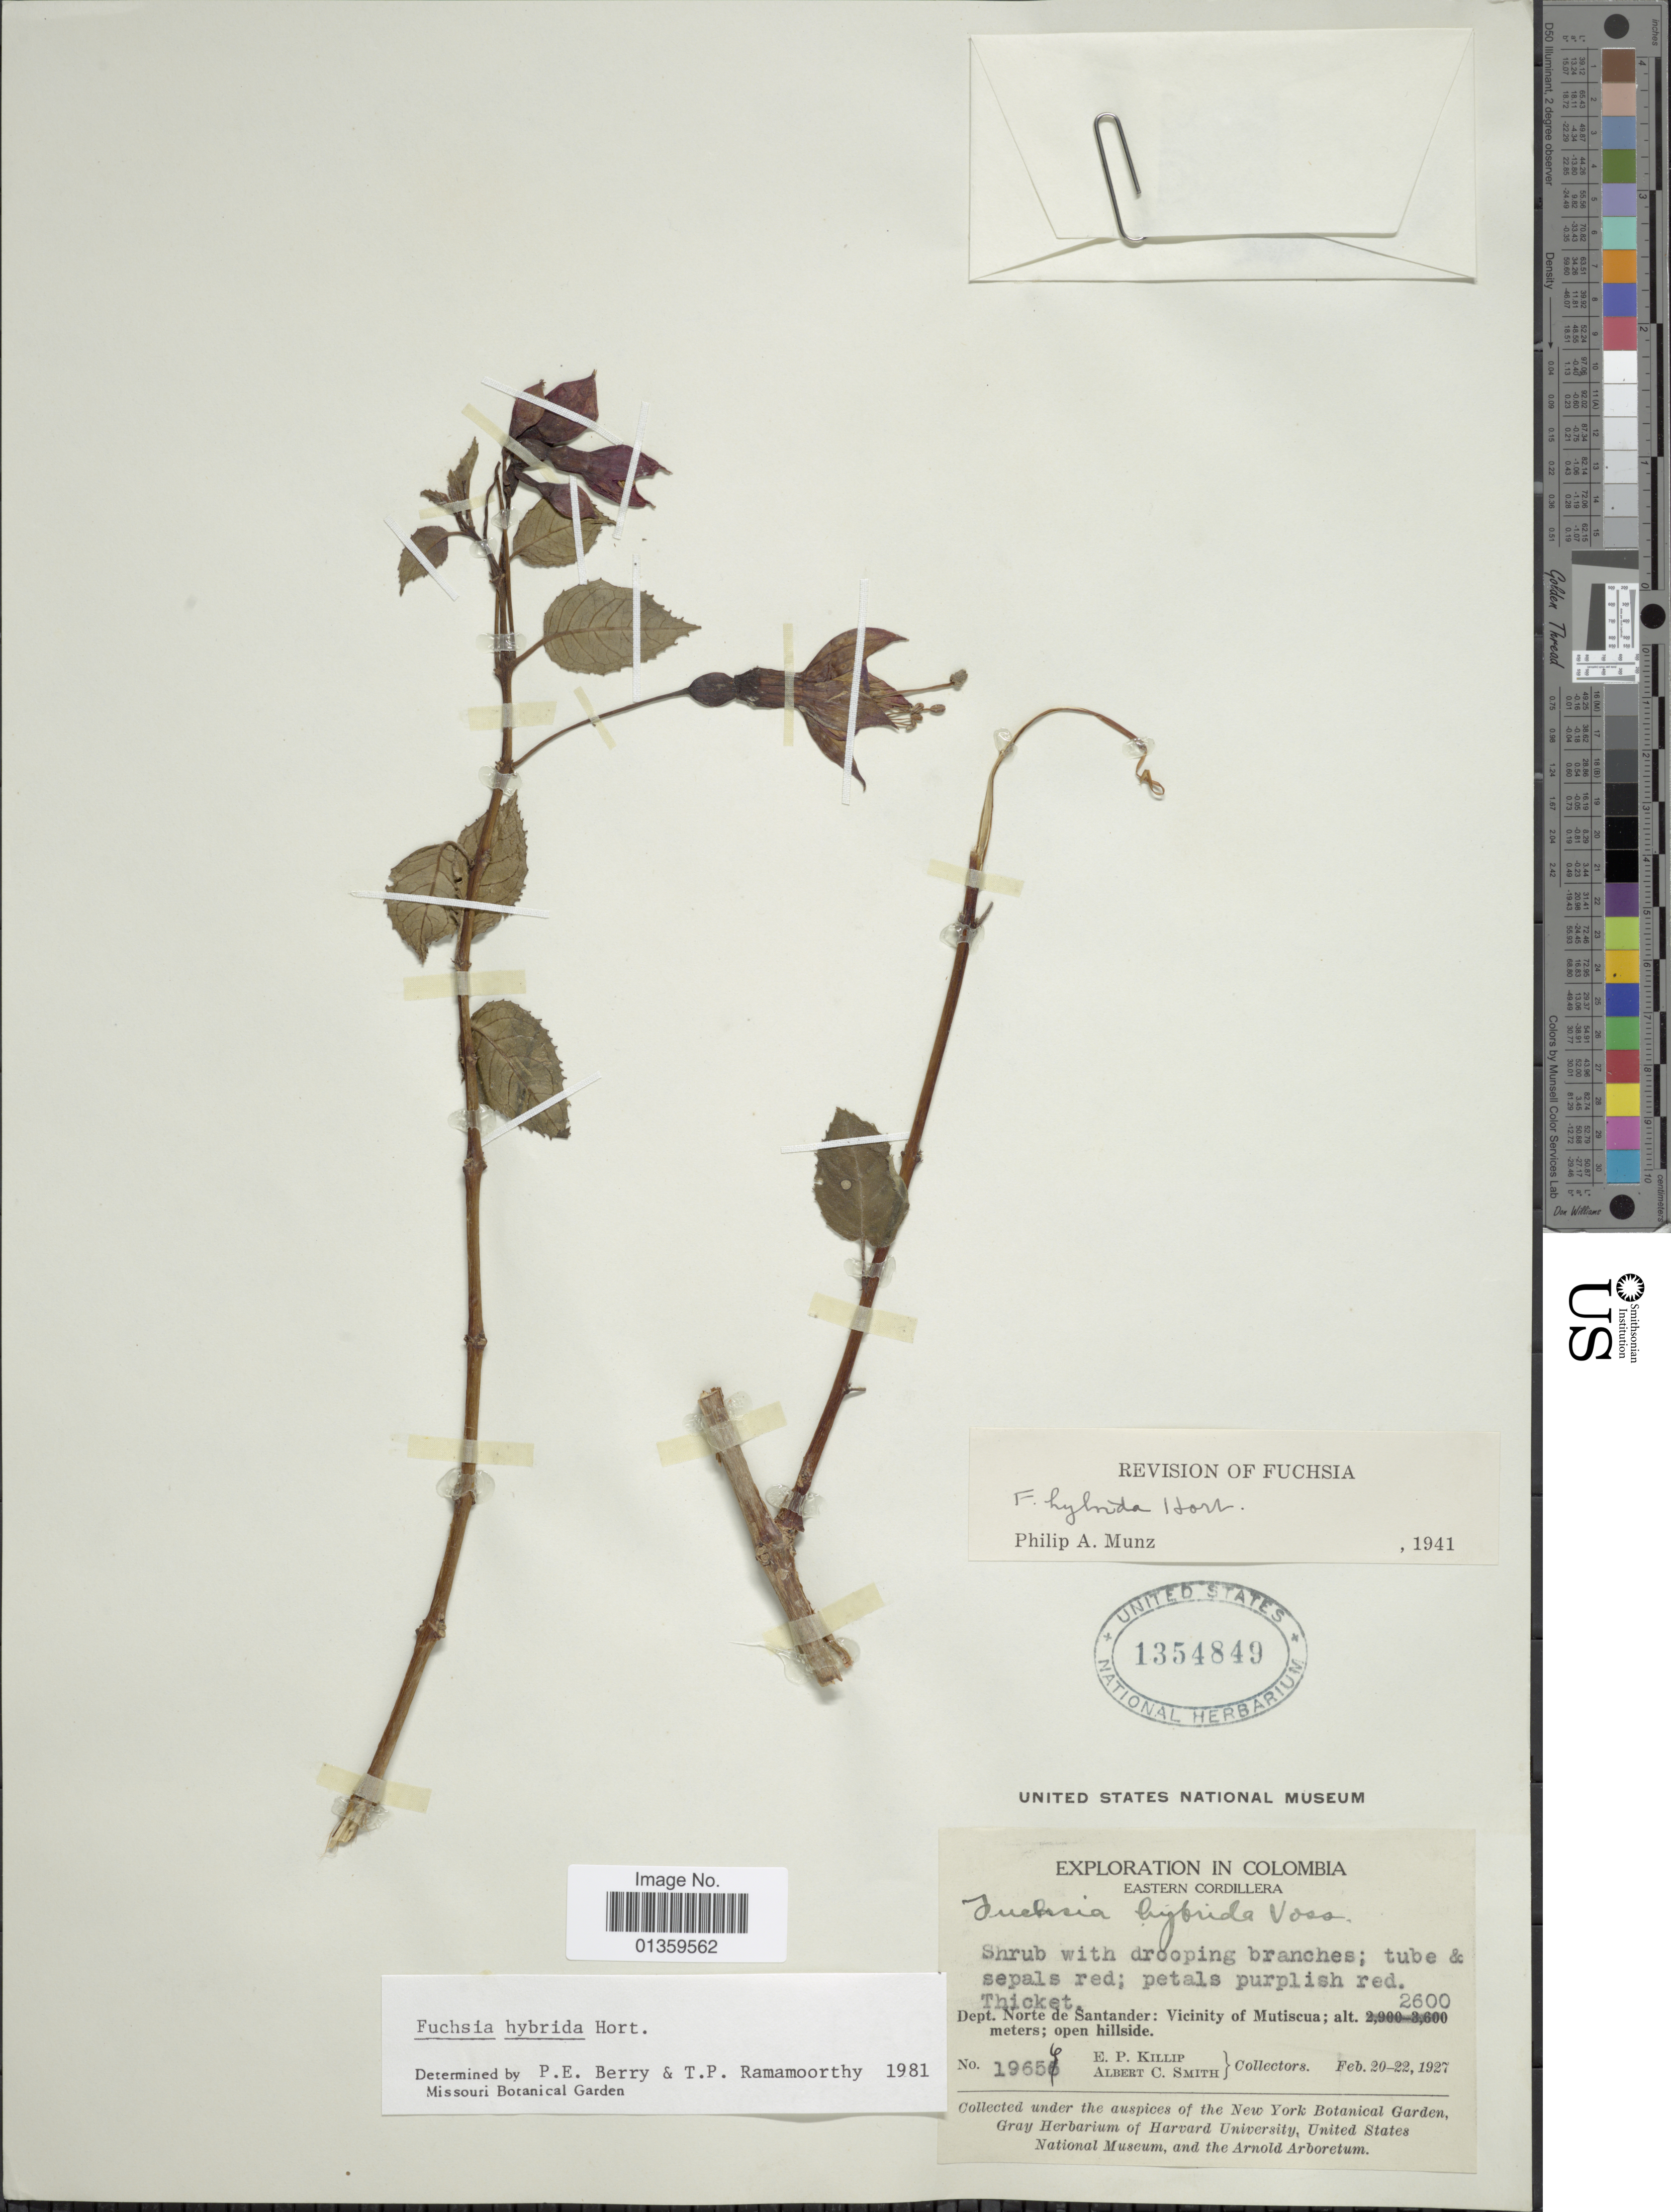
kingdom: Plantae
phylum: Tracheophyta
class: Magnoliopsida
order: Myrtales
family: Onagraceae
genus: Fuchsia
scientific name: Fuchsia x hybrida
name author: Hort.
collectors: E. P. Killip & A. C. Smith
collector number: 19656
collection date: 1927-02-20/1927-02-22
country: Colombia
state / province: Norte de Santander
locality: Eastern Cordillera, Vicinity of Mutiscua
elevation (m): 2600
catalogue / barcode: US 1354849